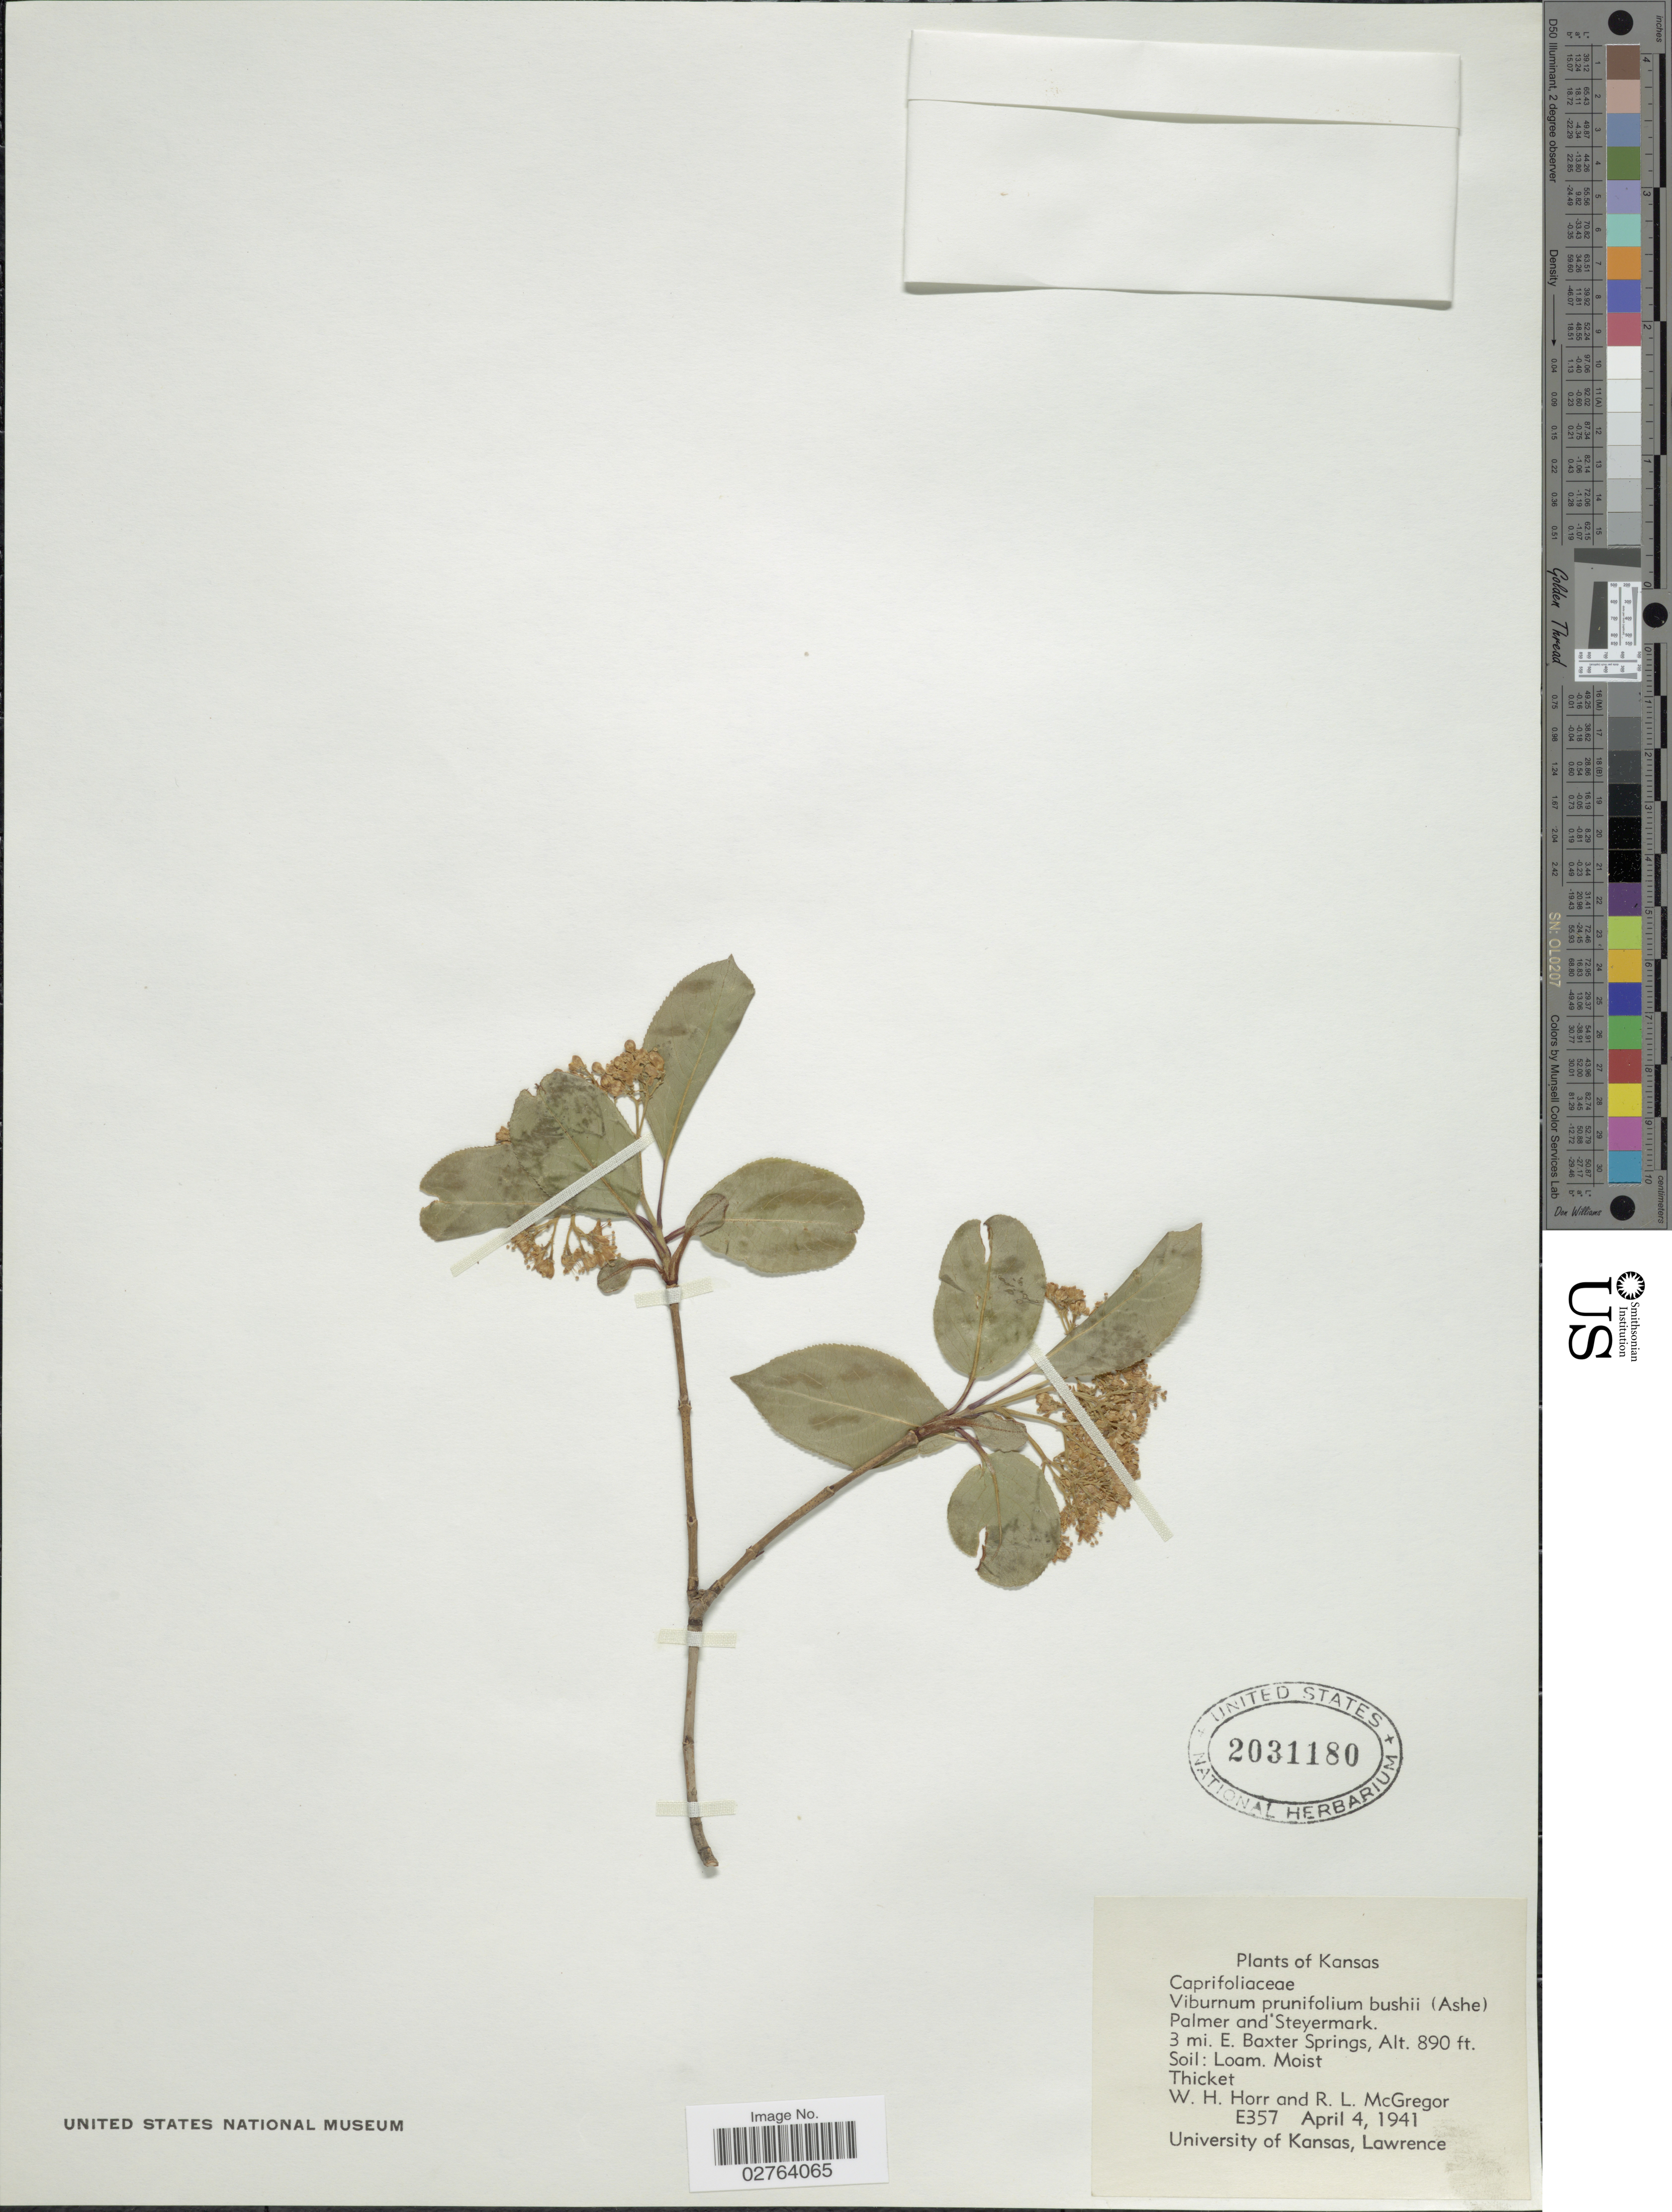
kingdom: Plantae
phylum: Tracheophyta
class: Magnoliopsida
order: Dipsacales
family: Viburnaceae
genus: Viburnum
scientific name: Viburnum prunifolium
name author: L.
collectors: W. H. Horr & R. McGregor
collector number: E357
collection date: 1941-04-04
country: United States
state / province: Kansas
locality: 3 mi. E. Baxter Springs.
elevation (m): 271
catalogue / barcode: US 2031180